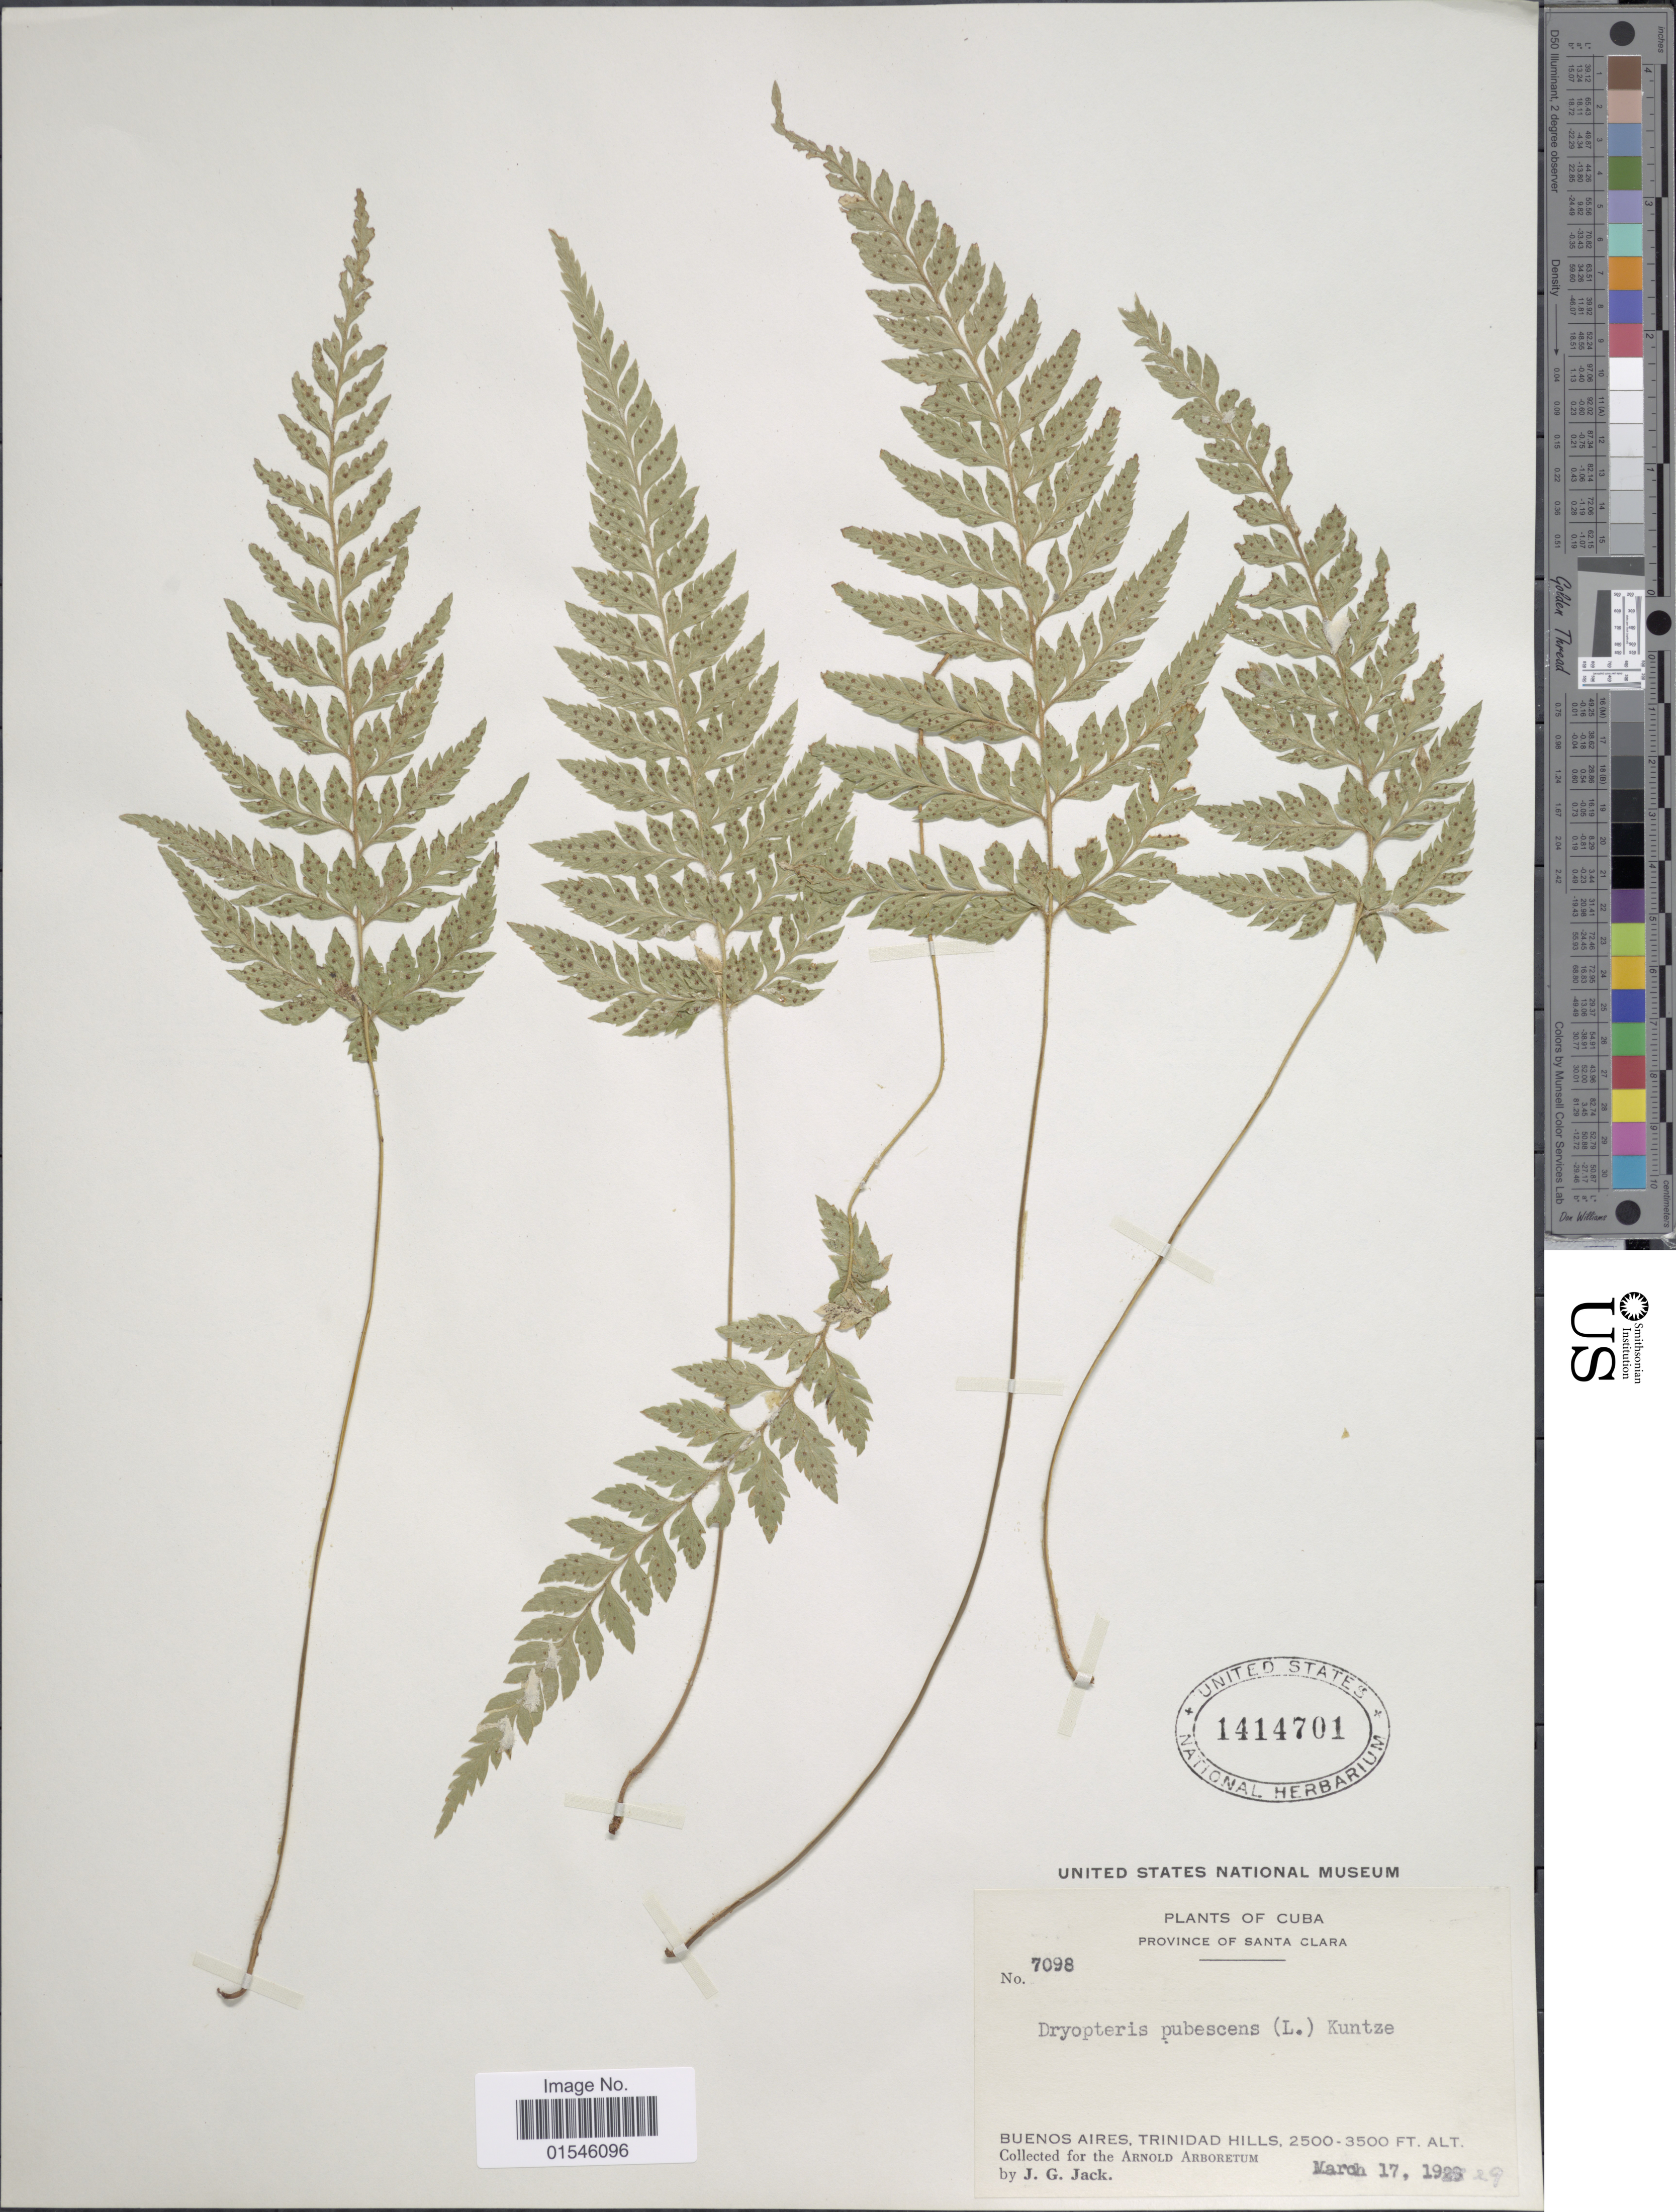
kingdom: Plantae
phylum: Tracheophyta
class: Polypodiopsida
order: Polypodiales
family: Dryopteridaceae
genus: Polystichopsis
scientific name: Polystichopsis pubescens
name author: (L.) C.V. Morton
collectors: J. G. Jack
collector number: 7098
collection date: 1925-03-17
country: Cuba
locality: Province of Santa Clara, Buenos Aires, Trinidd Hills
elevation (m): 762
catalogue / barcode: US 1414701